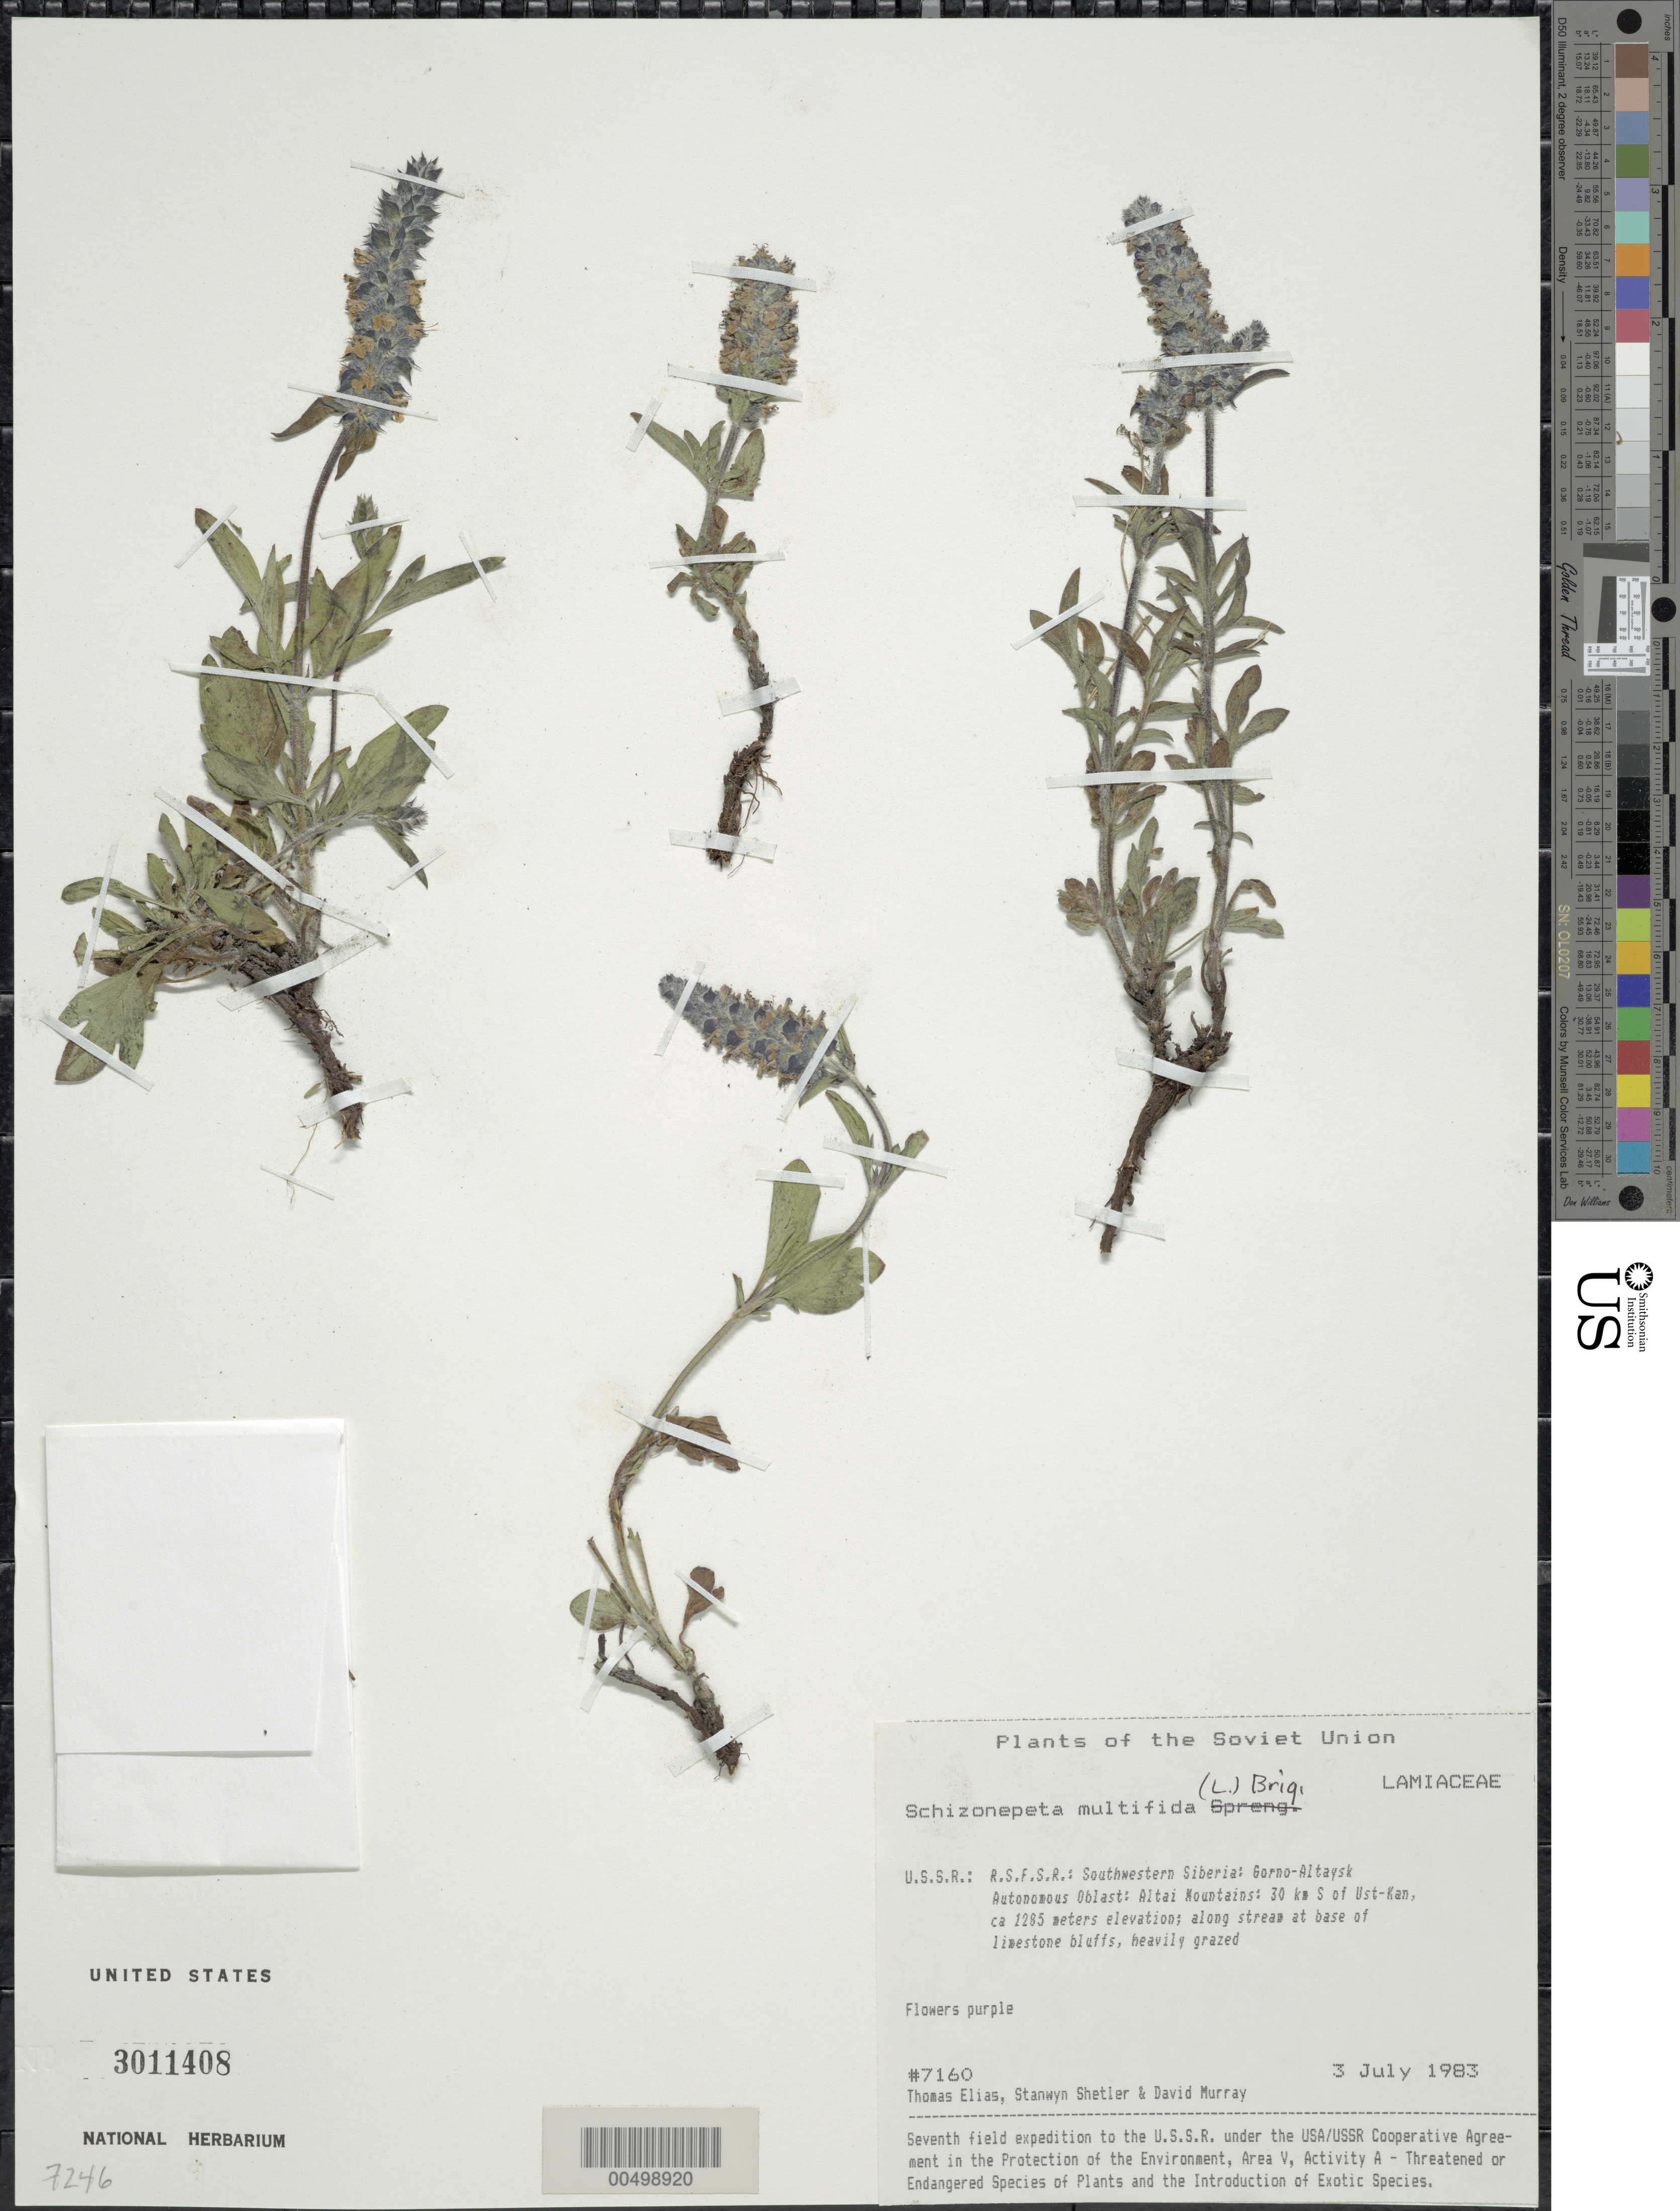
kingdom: Plantae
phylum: Tracheophyta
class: Magnoliopsida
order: Lamiales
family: Lamiaceae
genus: Schizonepeta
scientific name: Schizonepeta multifida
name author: (L.) Briq.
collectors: T. Elias, S. Shetler & D. F. Murray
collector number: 7160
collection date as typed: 03 Jul 1983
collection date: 1983-07-03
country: Russian Federation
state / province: Altai Republic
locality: Altai Mountains, 30 km S of Ust-Kan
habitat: along stream at base of limestone bluffs, heavily grazed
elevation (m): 1285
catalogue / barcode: US 3011408